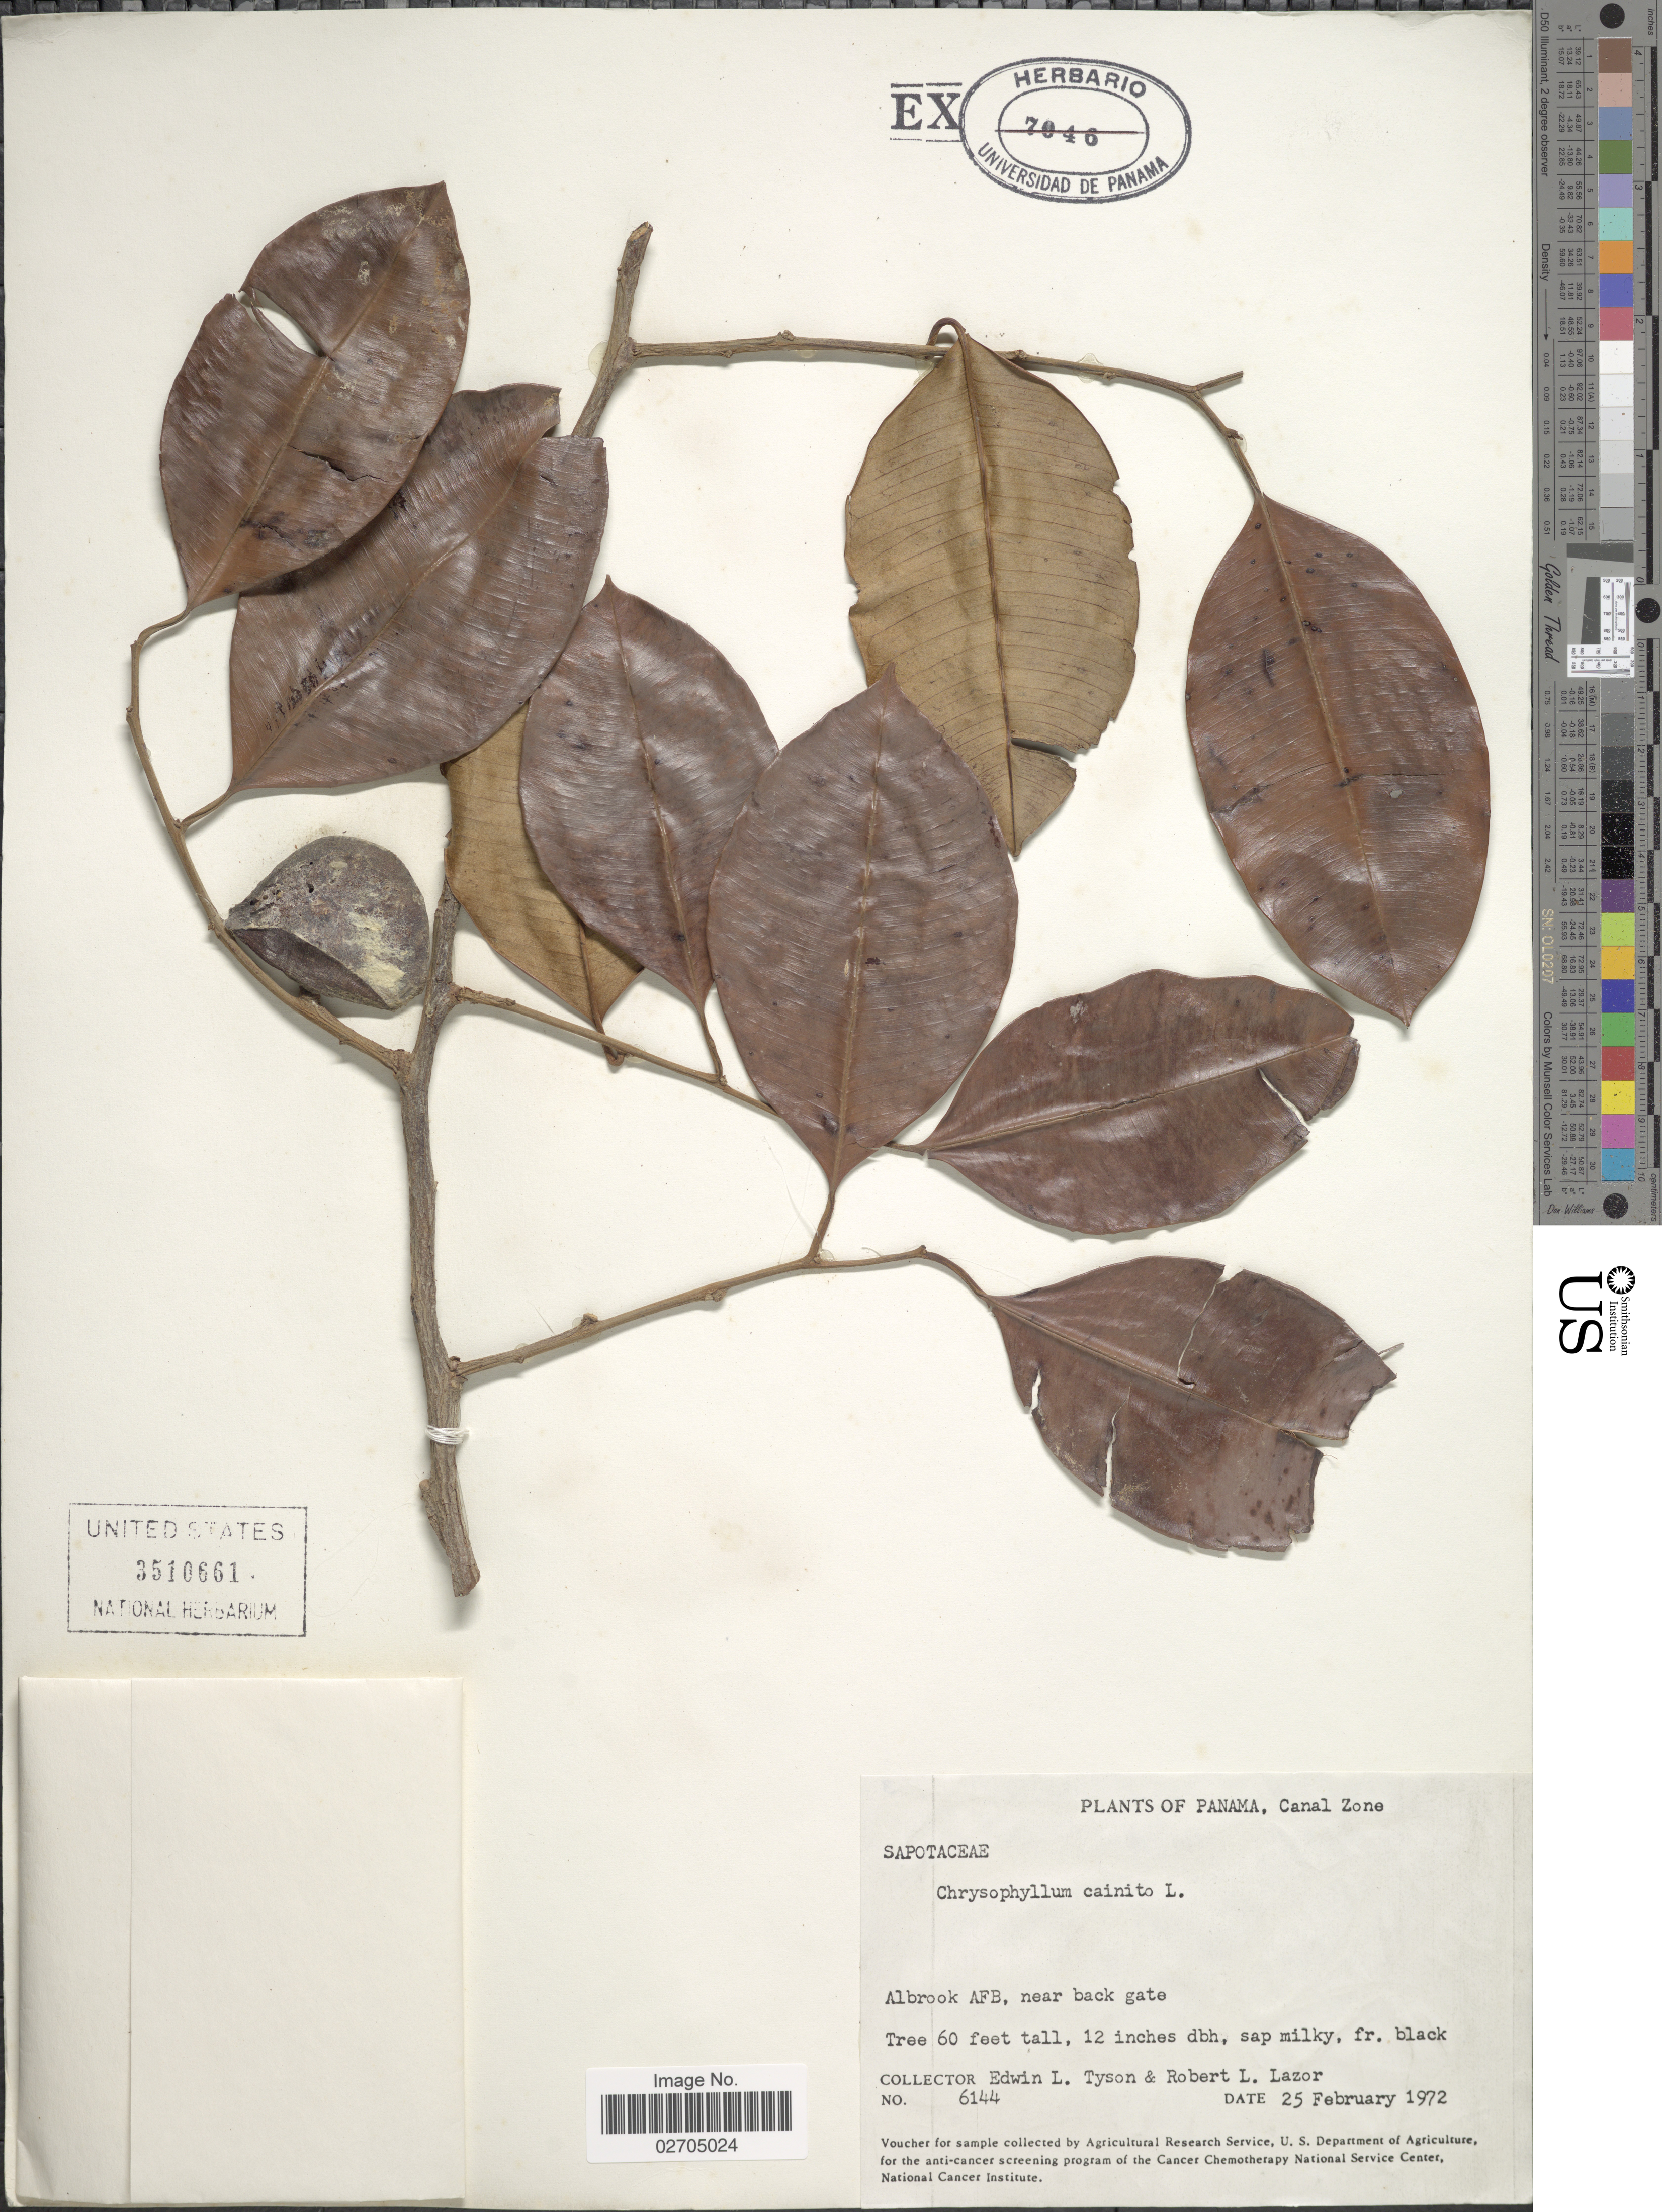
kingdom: Plantae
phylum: Tracheophyta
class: Magnoliopsida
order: Ericales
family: Sapotaceae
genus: Chrysophyllum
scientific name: Chrysophyllum cainito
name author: L.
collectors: E. L. Tyson & R. L. Lazor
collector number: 6144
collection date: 1972-02-25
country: Panama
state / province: Colón / Panamá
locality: Canal Zone, Albrook AFB, near back gate.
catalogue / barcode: US 3510661